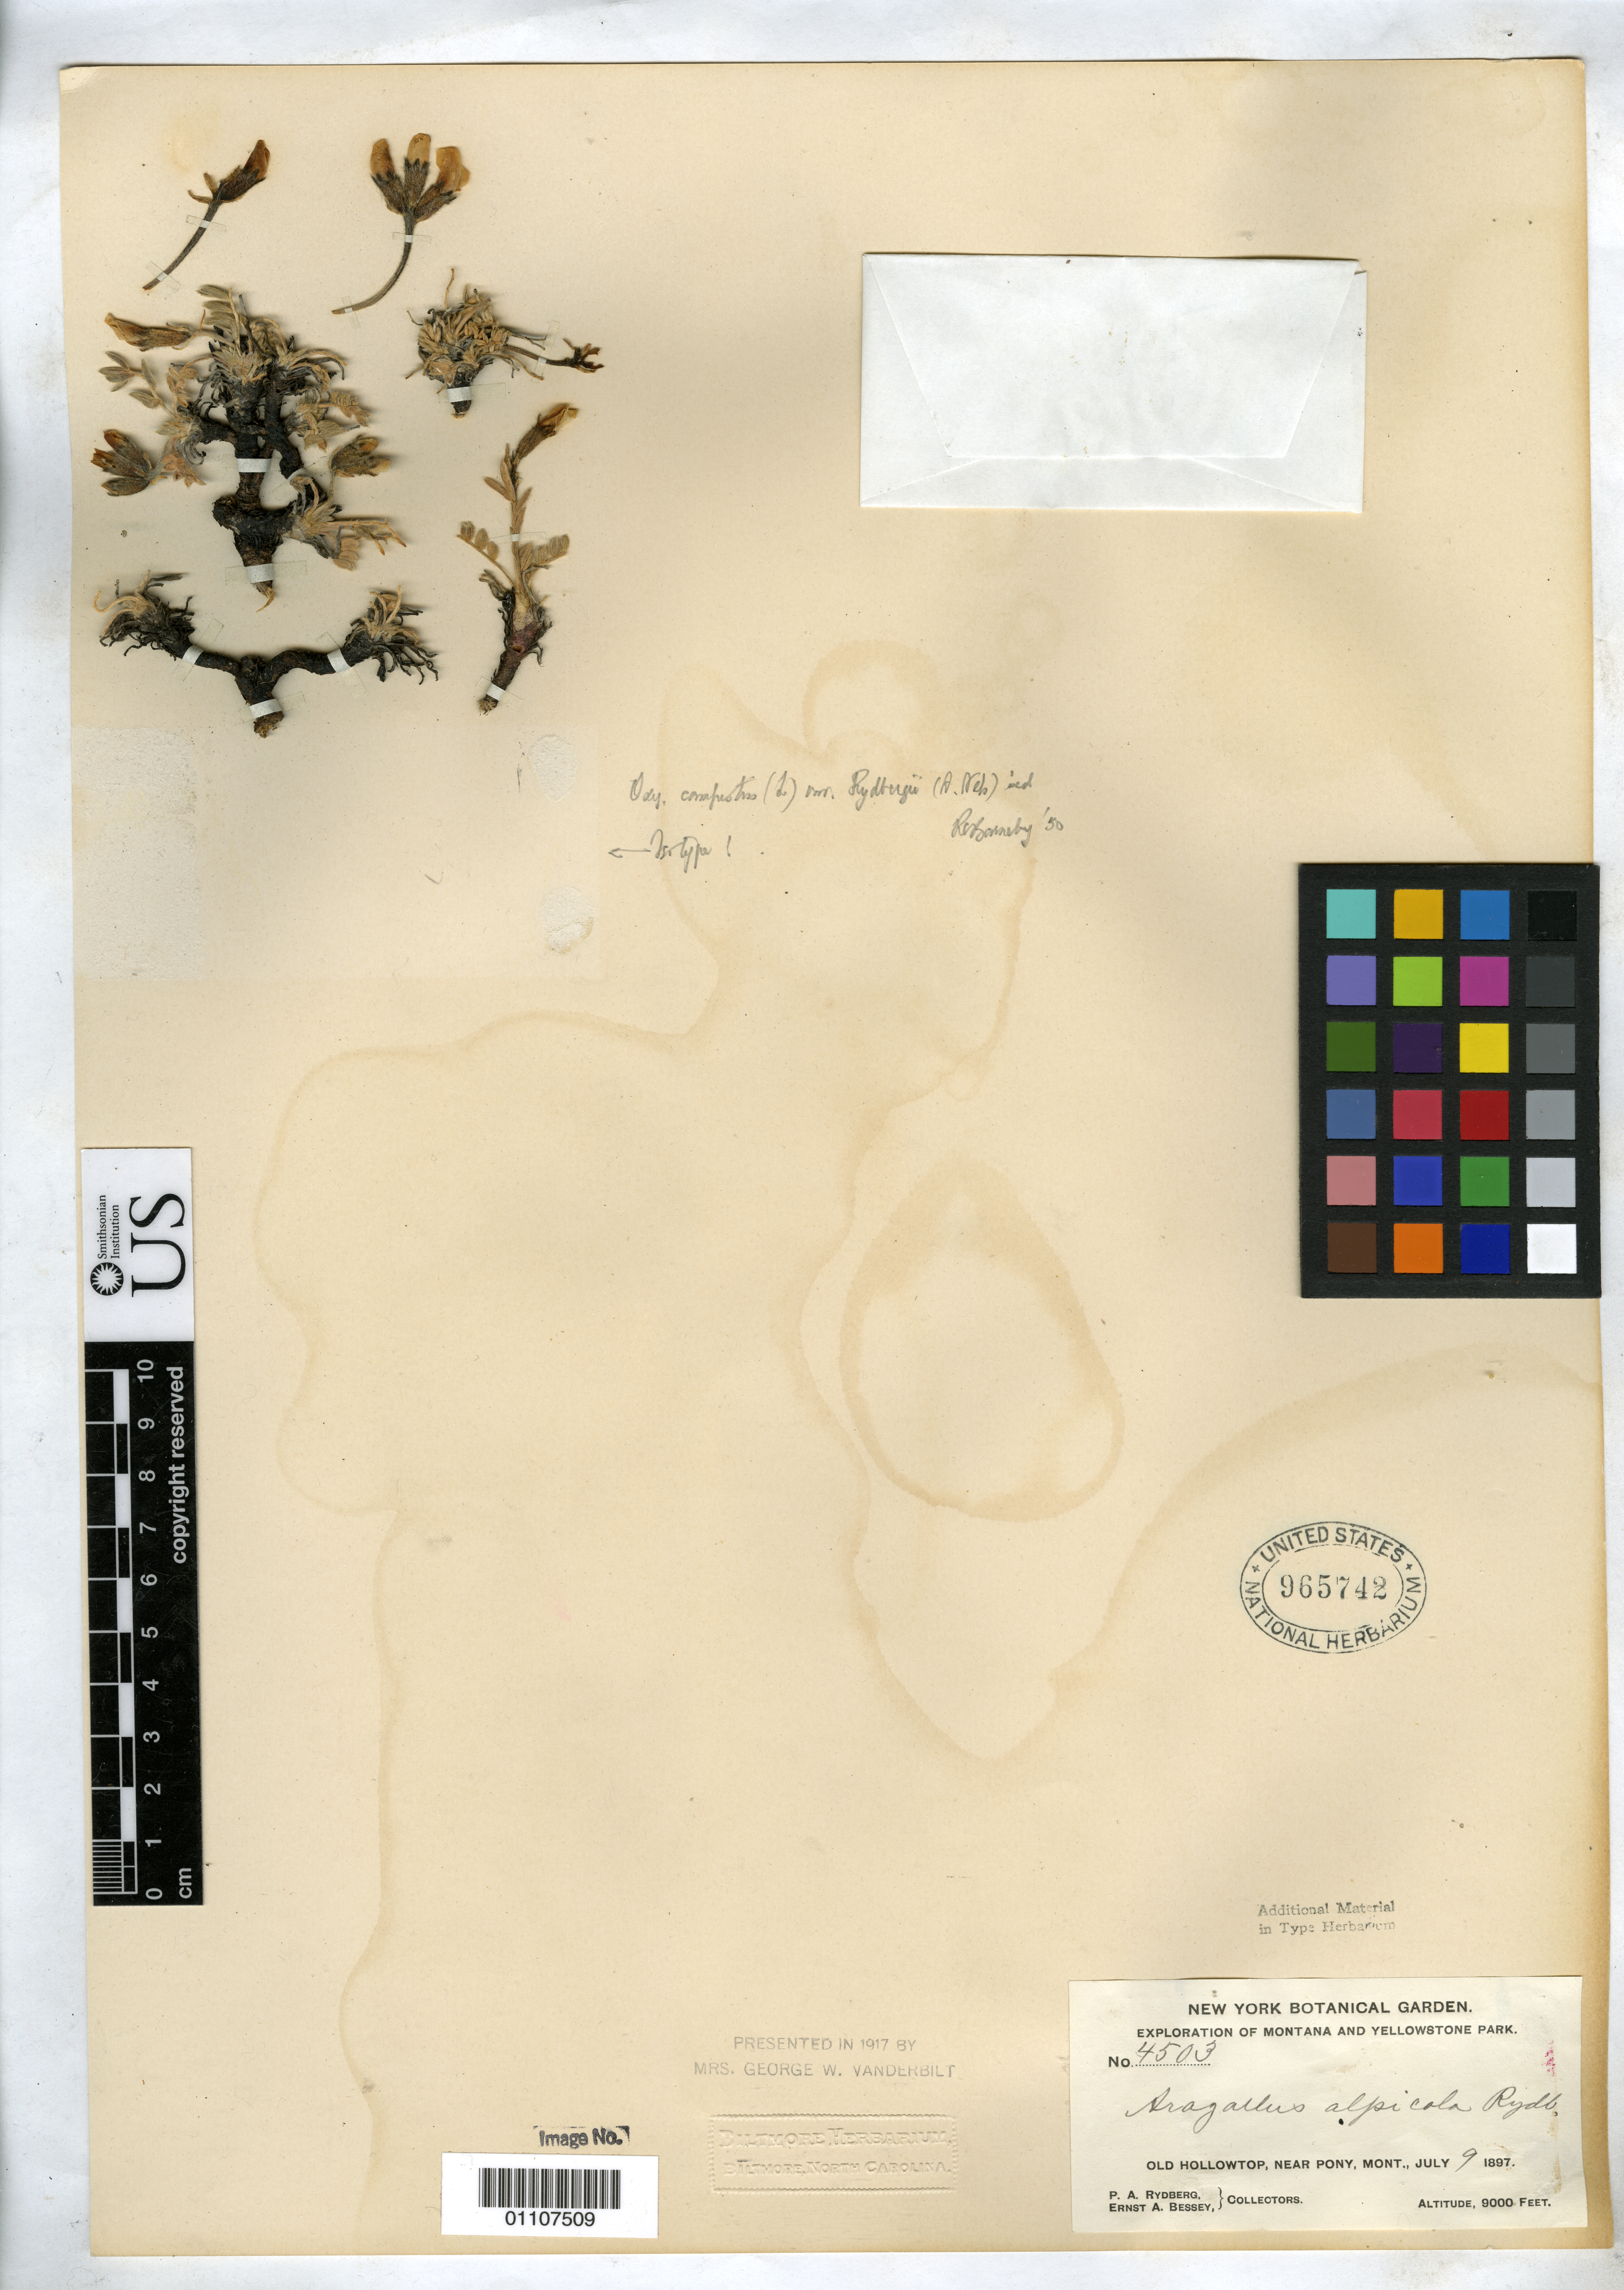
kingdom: Plantae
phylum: Tracheophyta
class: Magnoliopsida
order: Fabales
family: Fabaceae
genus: Aragallus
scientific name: Aragallus alpicola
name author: Rydb.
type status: Isolectotype; Isosyntype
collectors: P. A. Rydberg & E. A. Bessey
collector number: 4503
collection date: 1897-07-09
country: United States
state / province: Montana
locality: Yellowstone park, old hollowtop, near Pony mont.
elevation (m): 2743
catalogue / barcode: US 965742